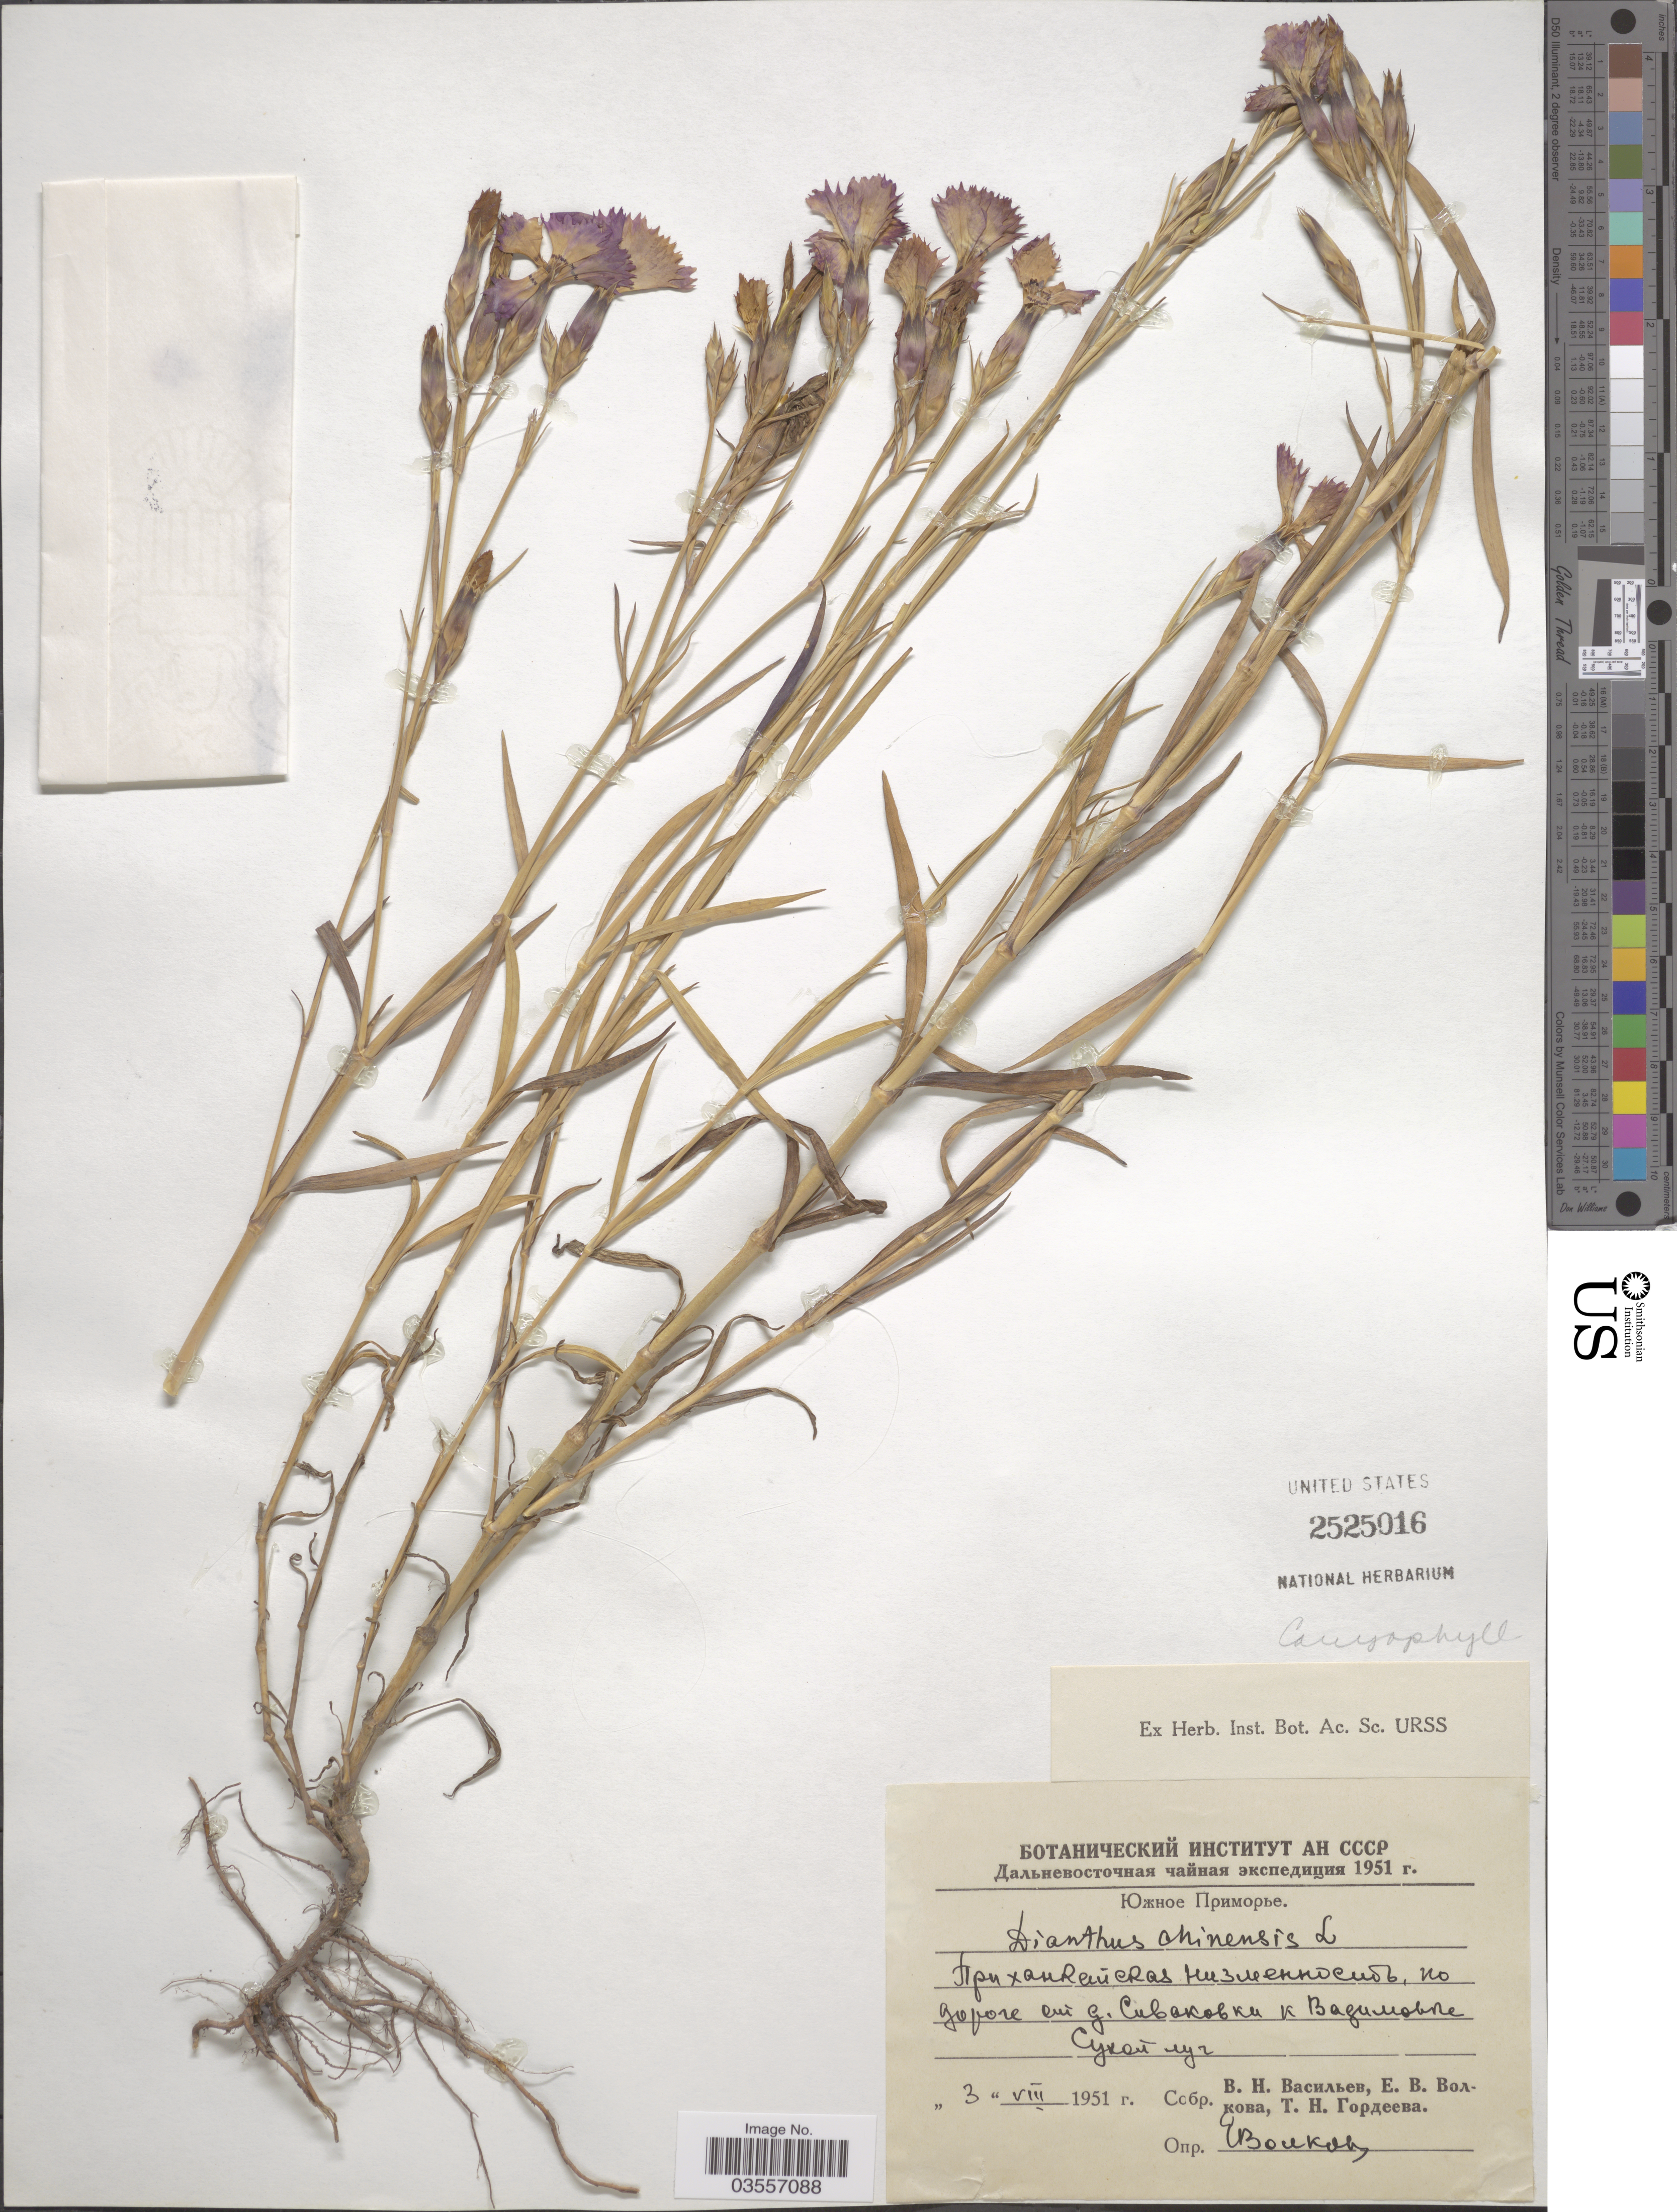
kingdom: Plantae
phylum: Tracheophyta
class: Magnoliopsida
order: Caryophyllales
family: Caryophyllaceae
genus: Dianthus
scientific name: Dianthus chinensis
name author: L.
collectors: V. Vasilev, E. V. Volkova & T. Gordeeva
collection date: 1951-08-03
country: Russian Federation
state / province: Primorsky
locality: on the road from village Sivakovka to village Vadimovka.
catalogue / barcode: US 2525016